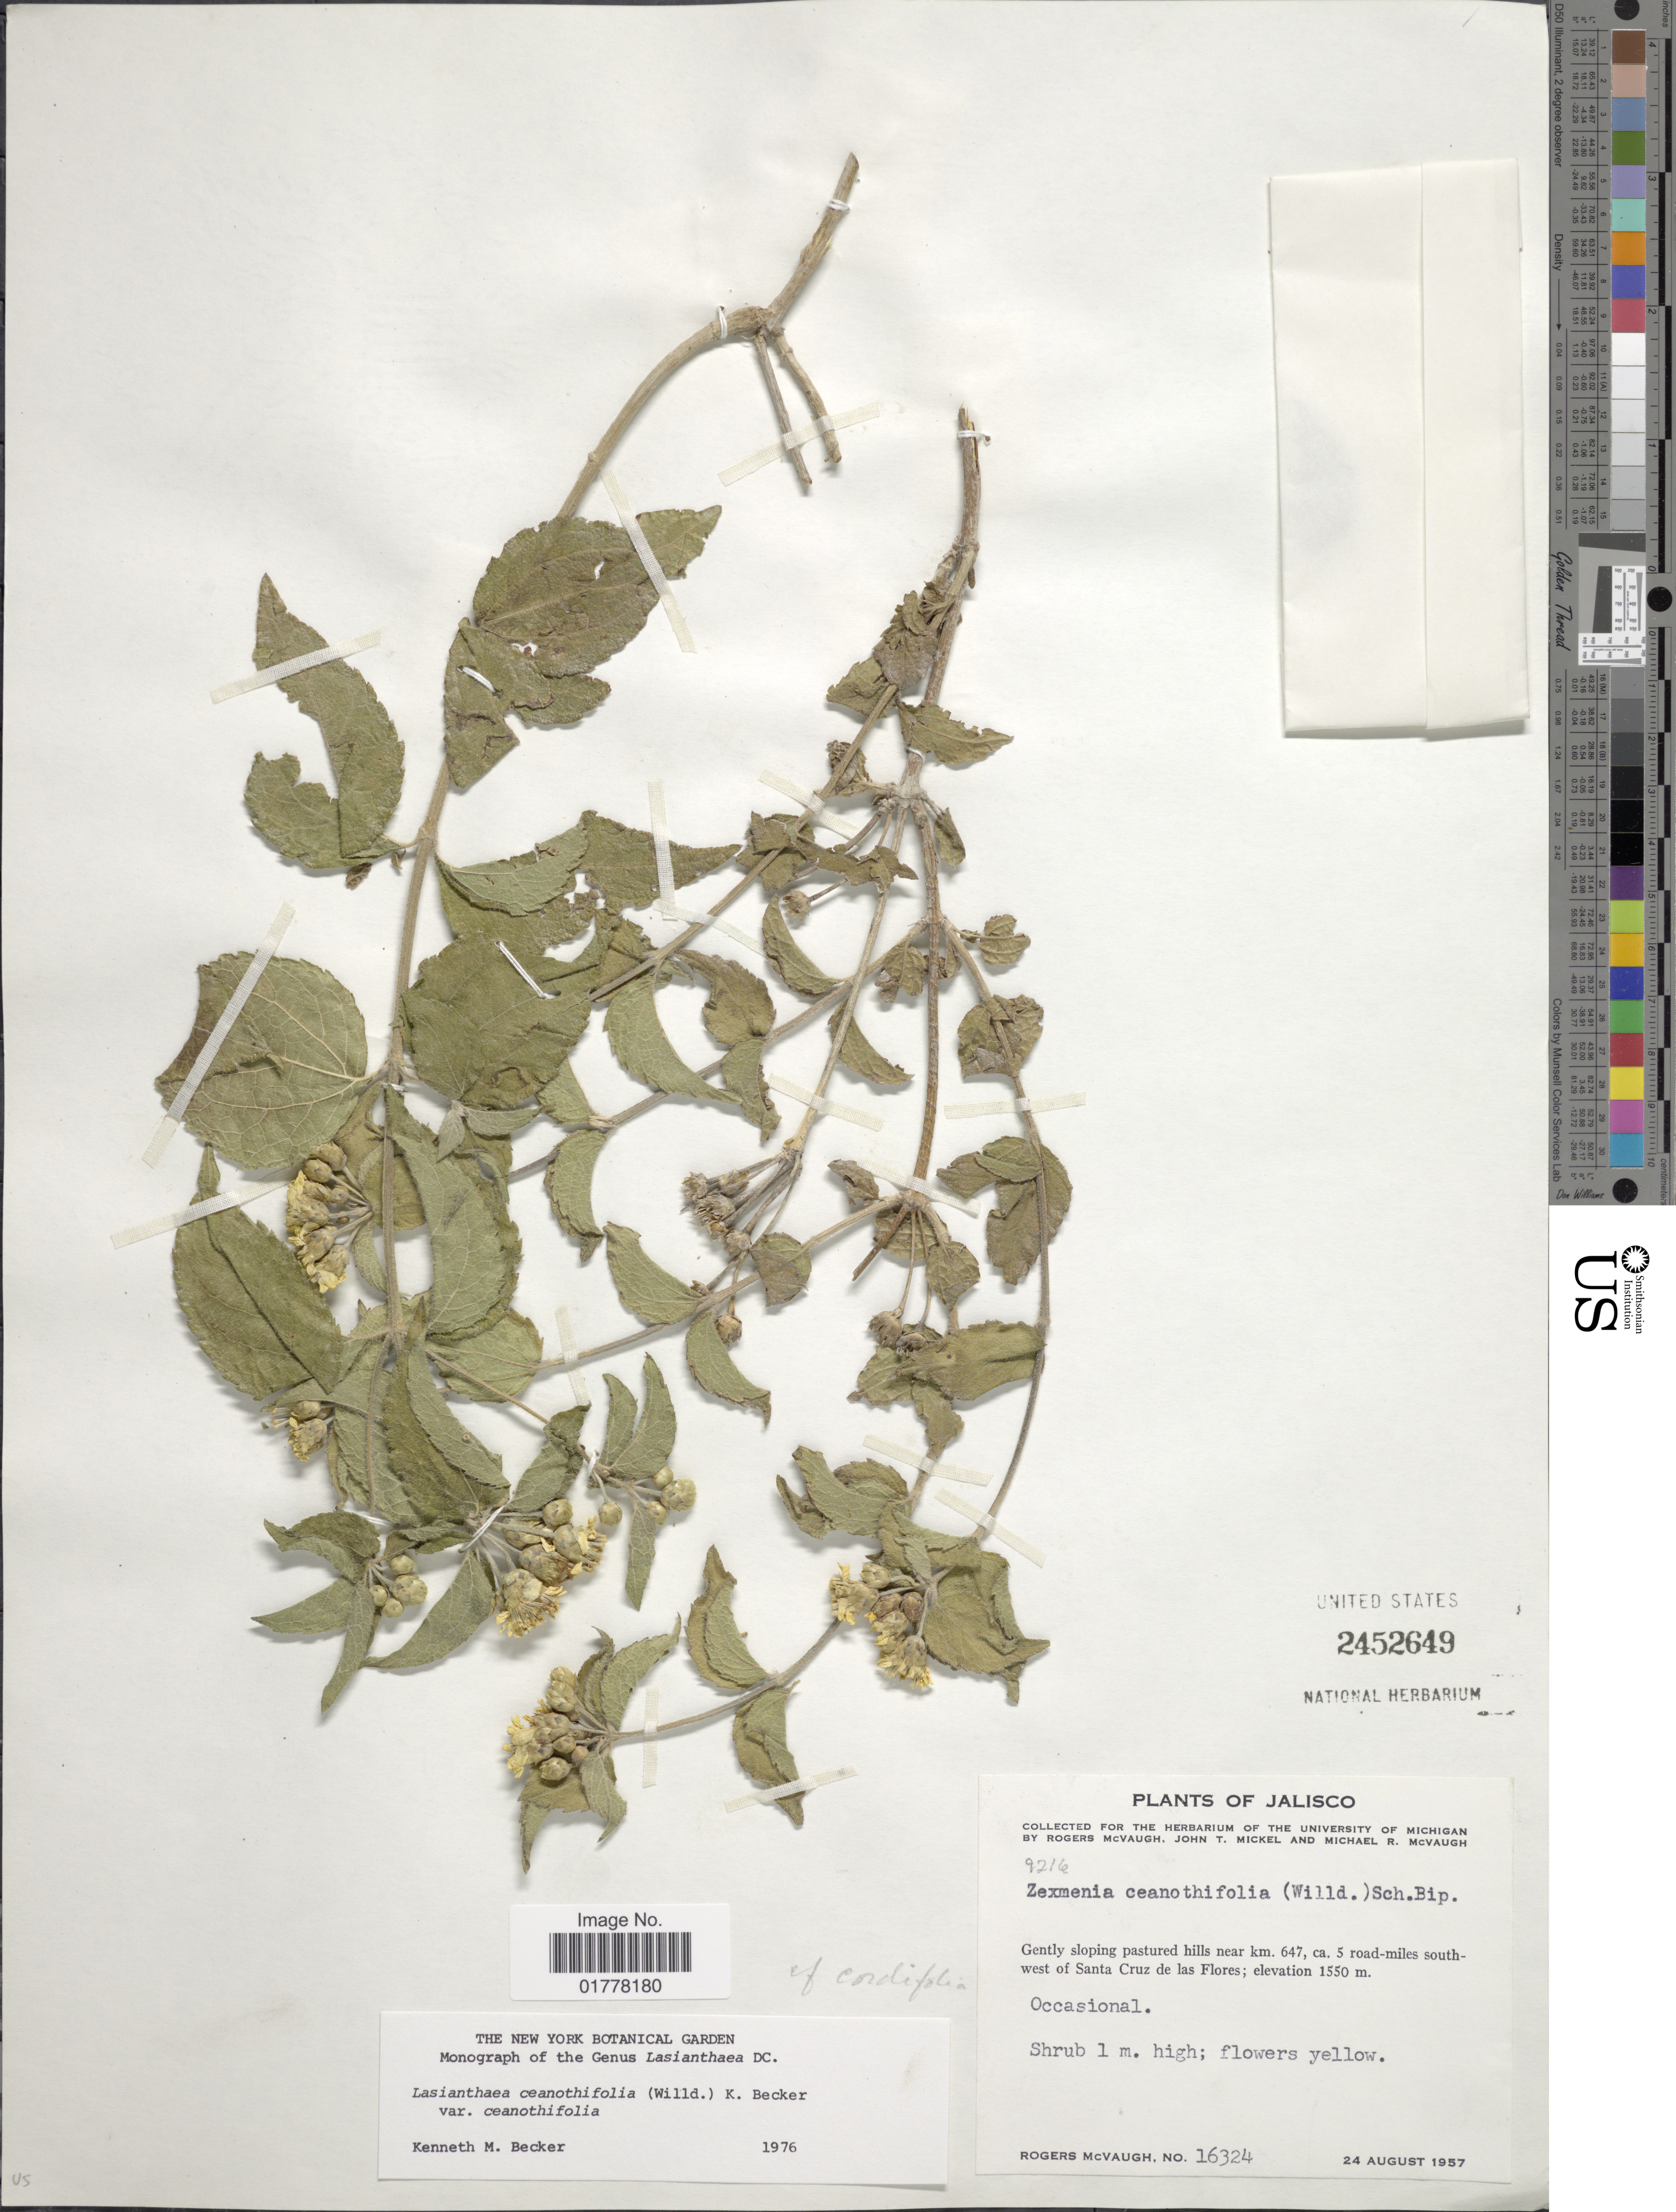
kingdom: Plantae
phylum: Tracheophyta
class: Magnoliopsida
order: Asterales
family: Asteraceae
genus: Lasianthaea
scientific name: Lasianthaea ceanothifolia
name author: (Willd.) K.M. Becker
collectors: R. McVaugh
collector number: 16324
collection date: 1957-08-24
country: Mexico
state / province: Jalisco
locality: Gently sloping pastured hills near km. 647, ca. 5 road-miles south-west of Santa Cruz de las Flores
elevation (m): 1550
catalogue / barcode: US 2452649